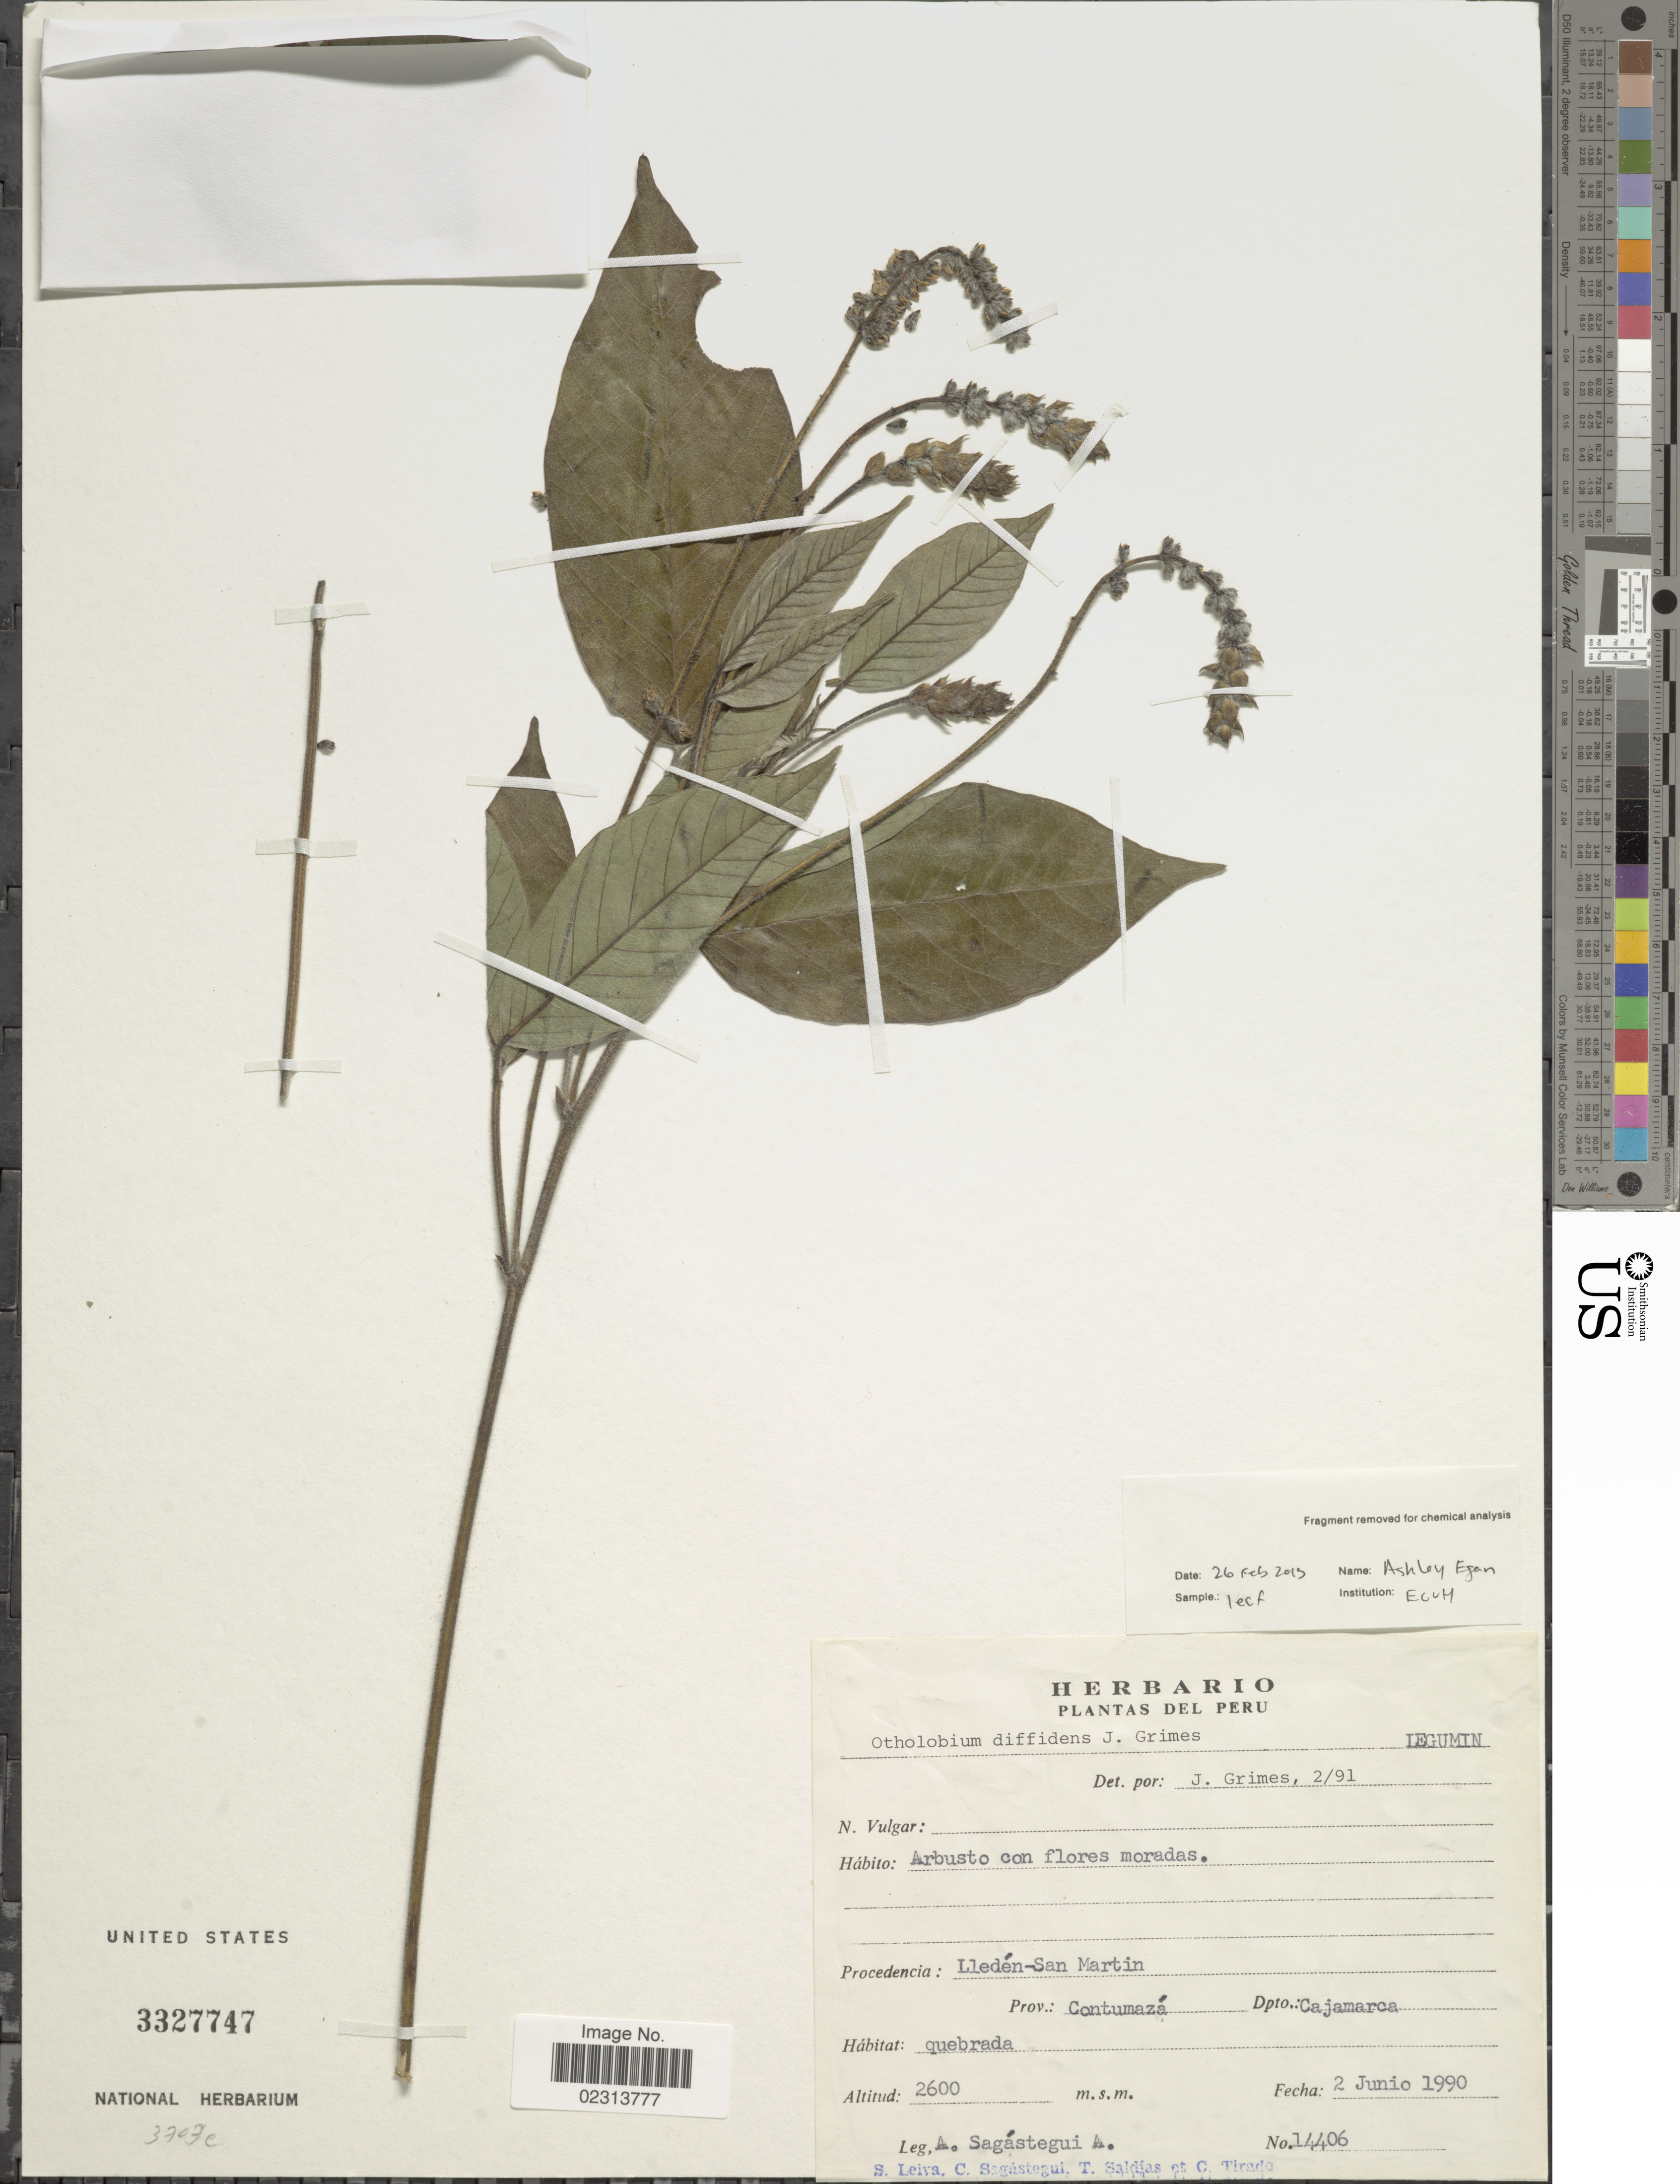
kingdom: Plantae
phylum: Tracheophyta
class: Magnoliopsida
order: Fabales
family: Fabaceae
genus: Otholobium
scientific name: Otholobium diffidens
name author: J.W. Grimes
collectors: A. Sagástegui A.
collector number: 14406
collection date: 1990-06-02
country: Peru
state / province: Cajamarca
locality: Procedencia: Lleden-San Martin, Prov.: Contumaza, Dpto: Cajamarca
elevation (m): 2600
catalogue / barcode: US 3327747